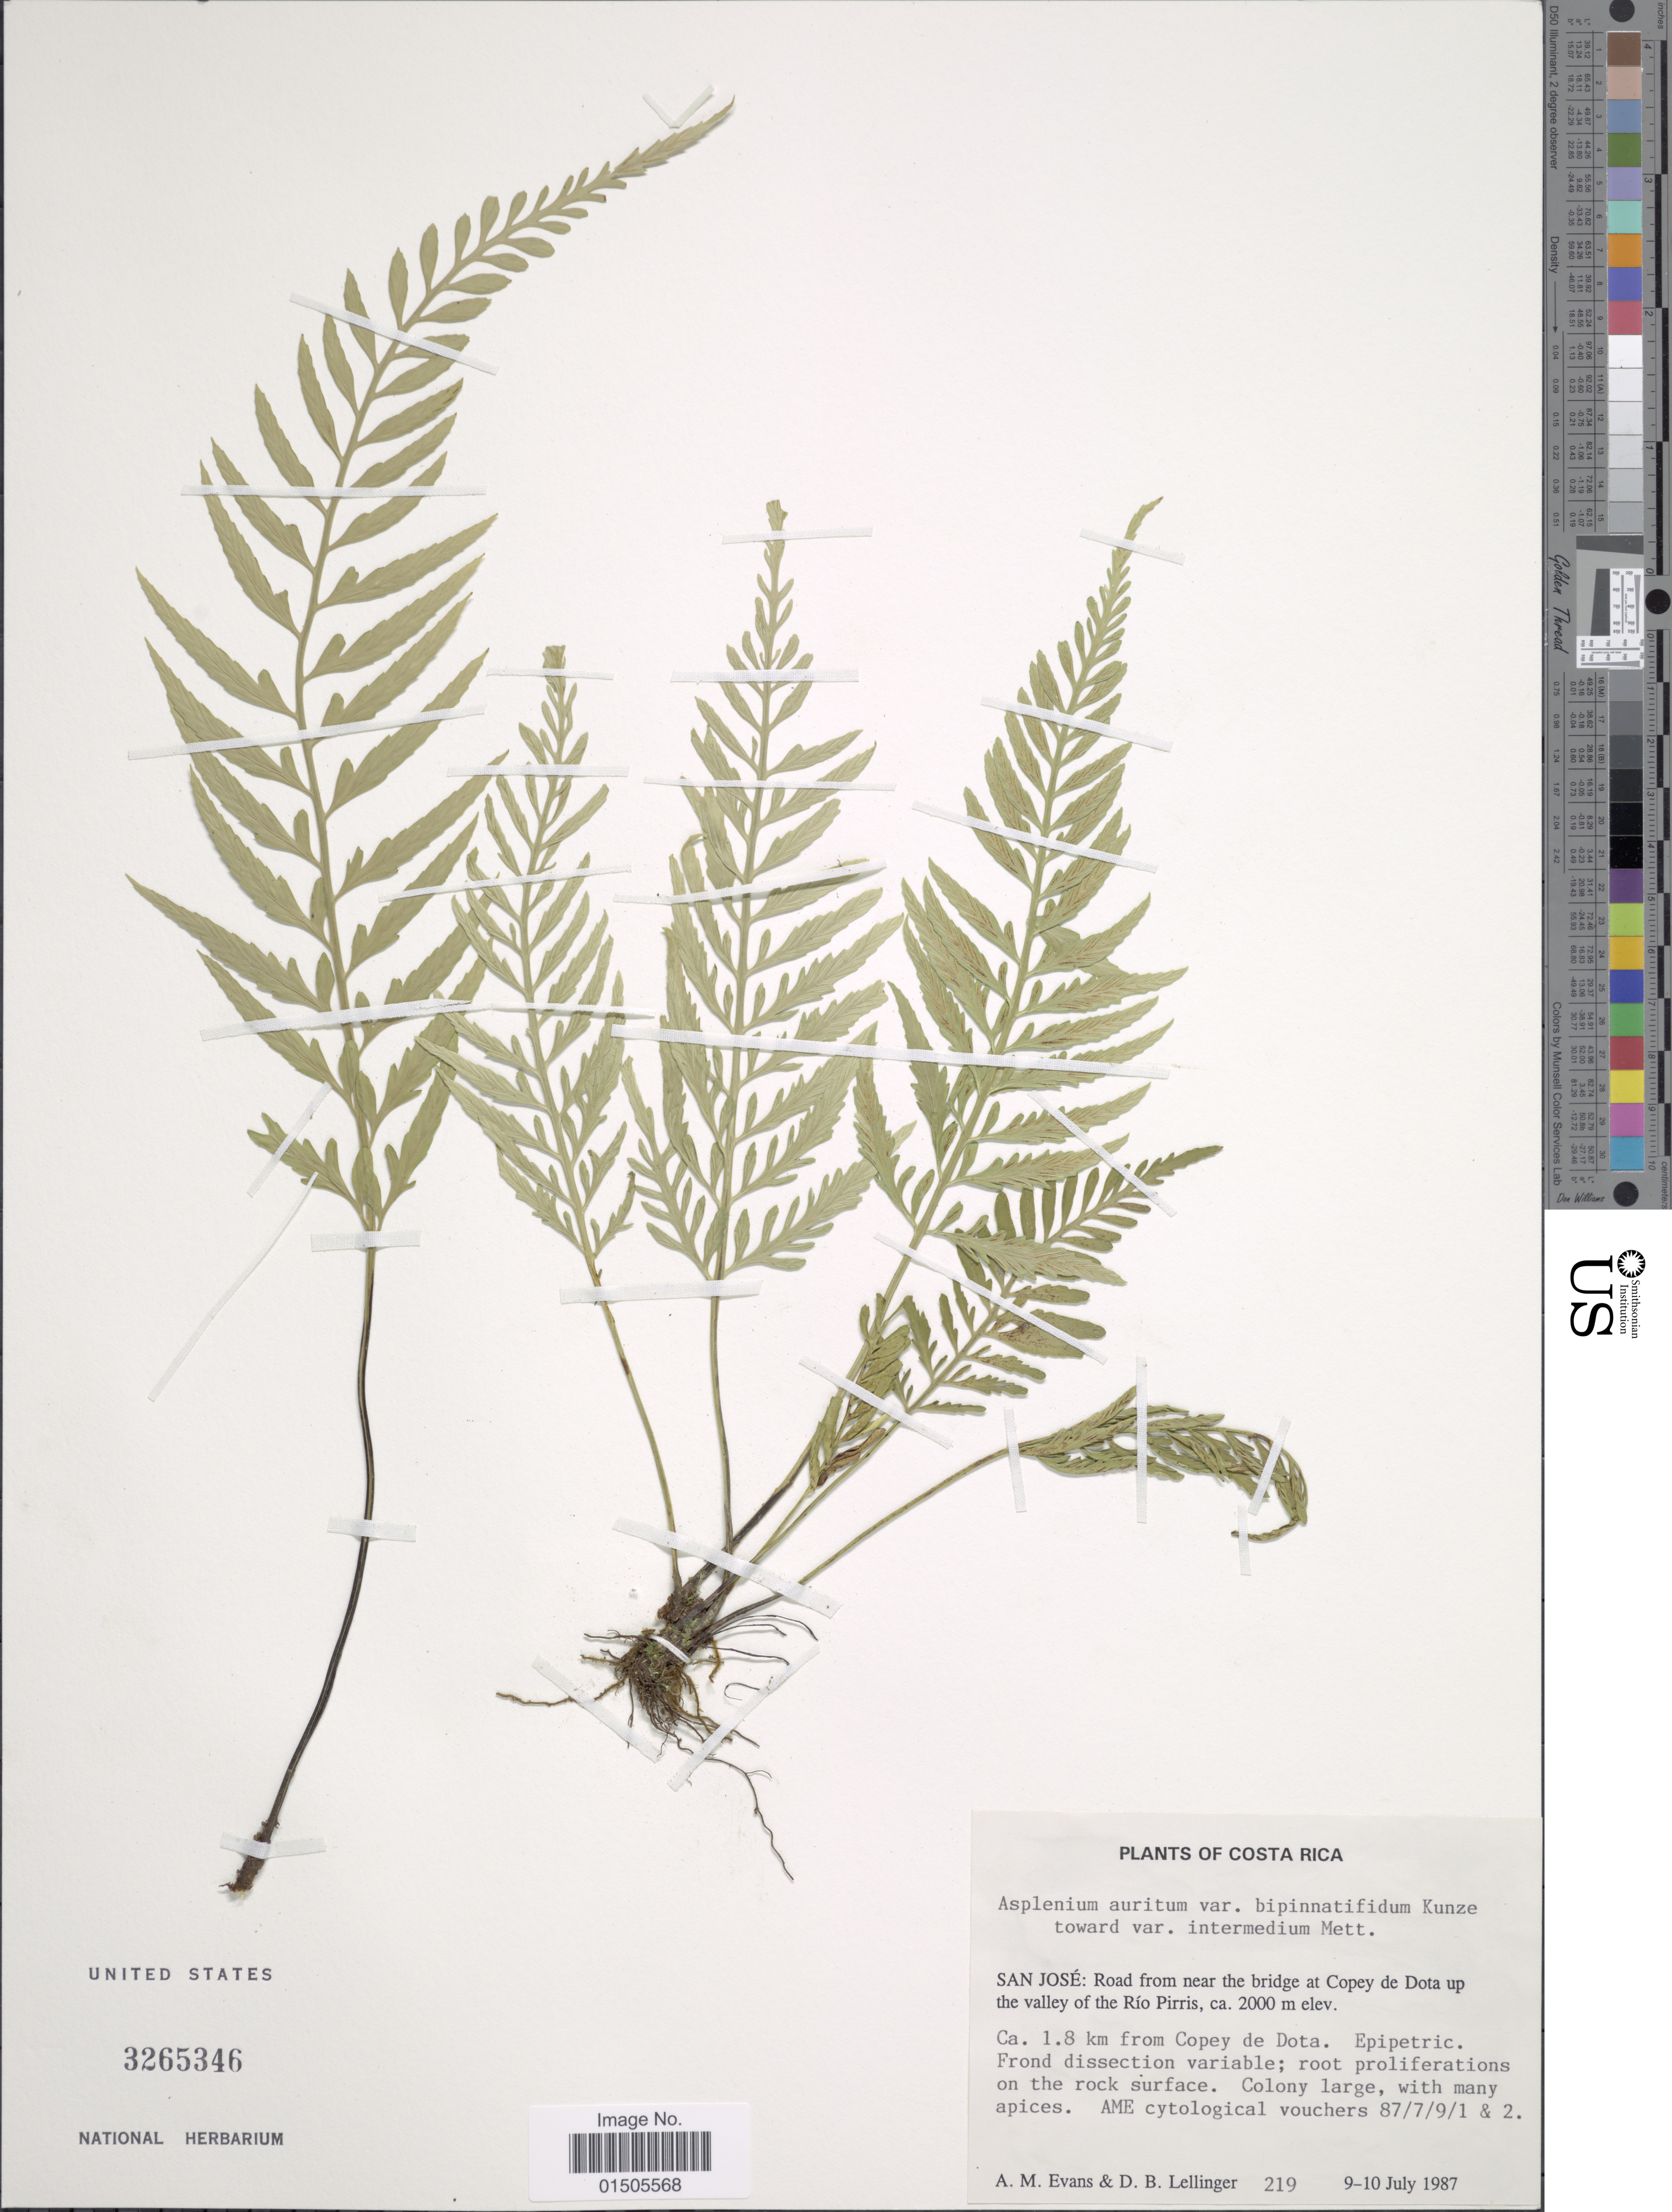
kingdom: Plantae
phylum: Tracheophyta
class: Polypodiopsida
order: Polypodiales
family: Aspleniaceae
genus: Asplenium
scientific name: Asplenium auritum var. bipinnatifidum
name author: Kunze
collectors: A. M. Evans & D. B. Lellinger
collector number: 219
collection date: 1987-07-09/1987-07-10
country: Costa Rica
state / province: San José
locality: Road from near the bridge at Copey de Dota up the valley of the Rio Pirris, Ca. 1.8 km from Copey de Dota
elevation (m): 2000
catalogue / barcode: US 3265346